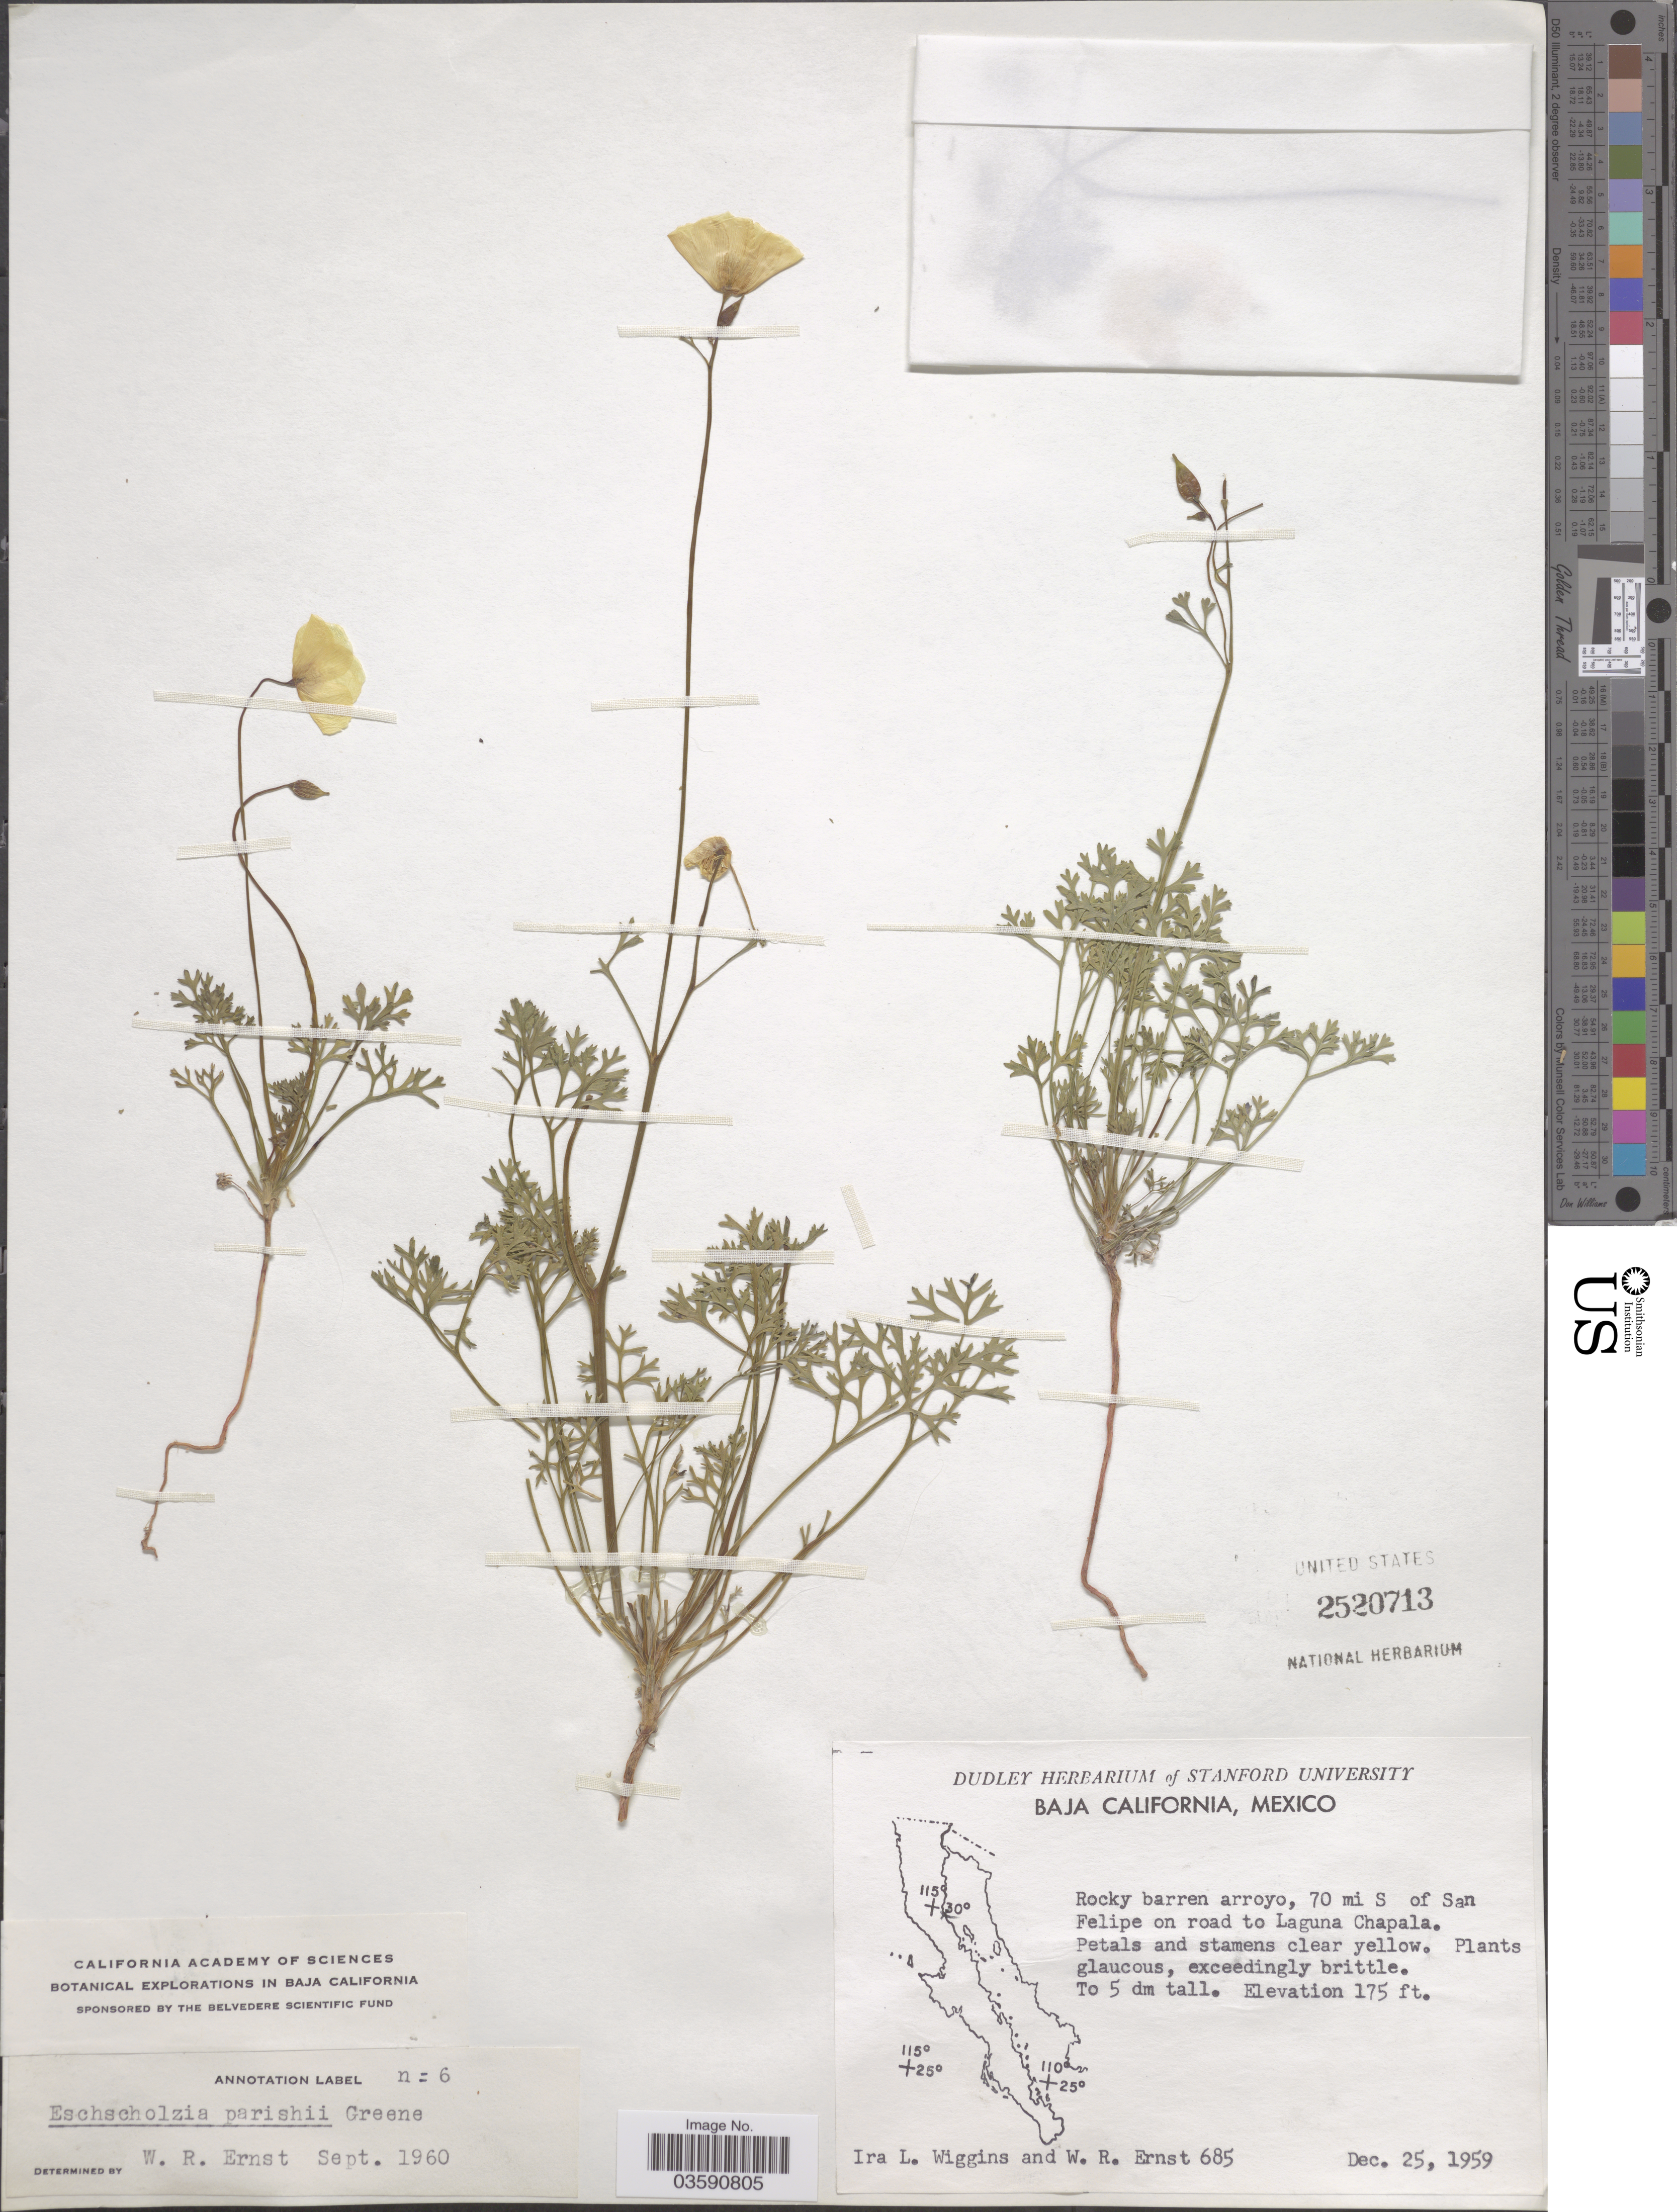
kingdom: Plantae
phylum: Tracheophyta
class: Magnoliopsida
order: Ranunculales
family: Papaveraceae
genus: Eschscholzia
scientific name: Eschscholzia parishii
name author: Greene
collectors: I. L. Wiggins & W. R. Ernst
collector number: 685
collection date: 1959-12-25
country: Mexico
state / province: Baja California Norte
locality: Rocky barren arroyo, 70 mi S of San Felipe on road to Laguna Chapala.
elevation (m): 53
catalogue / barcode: US 2520713